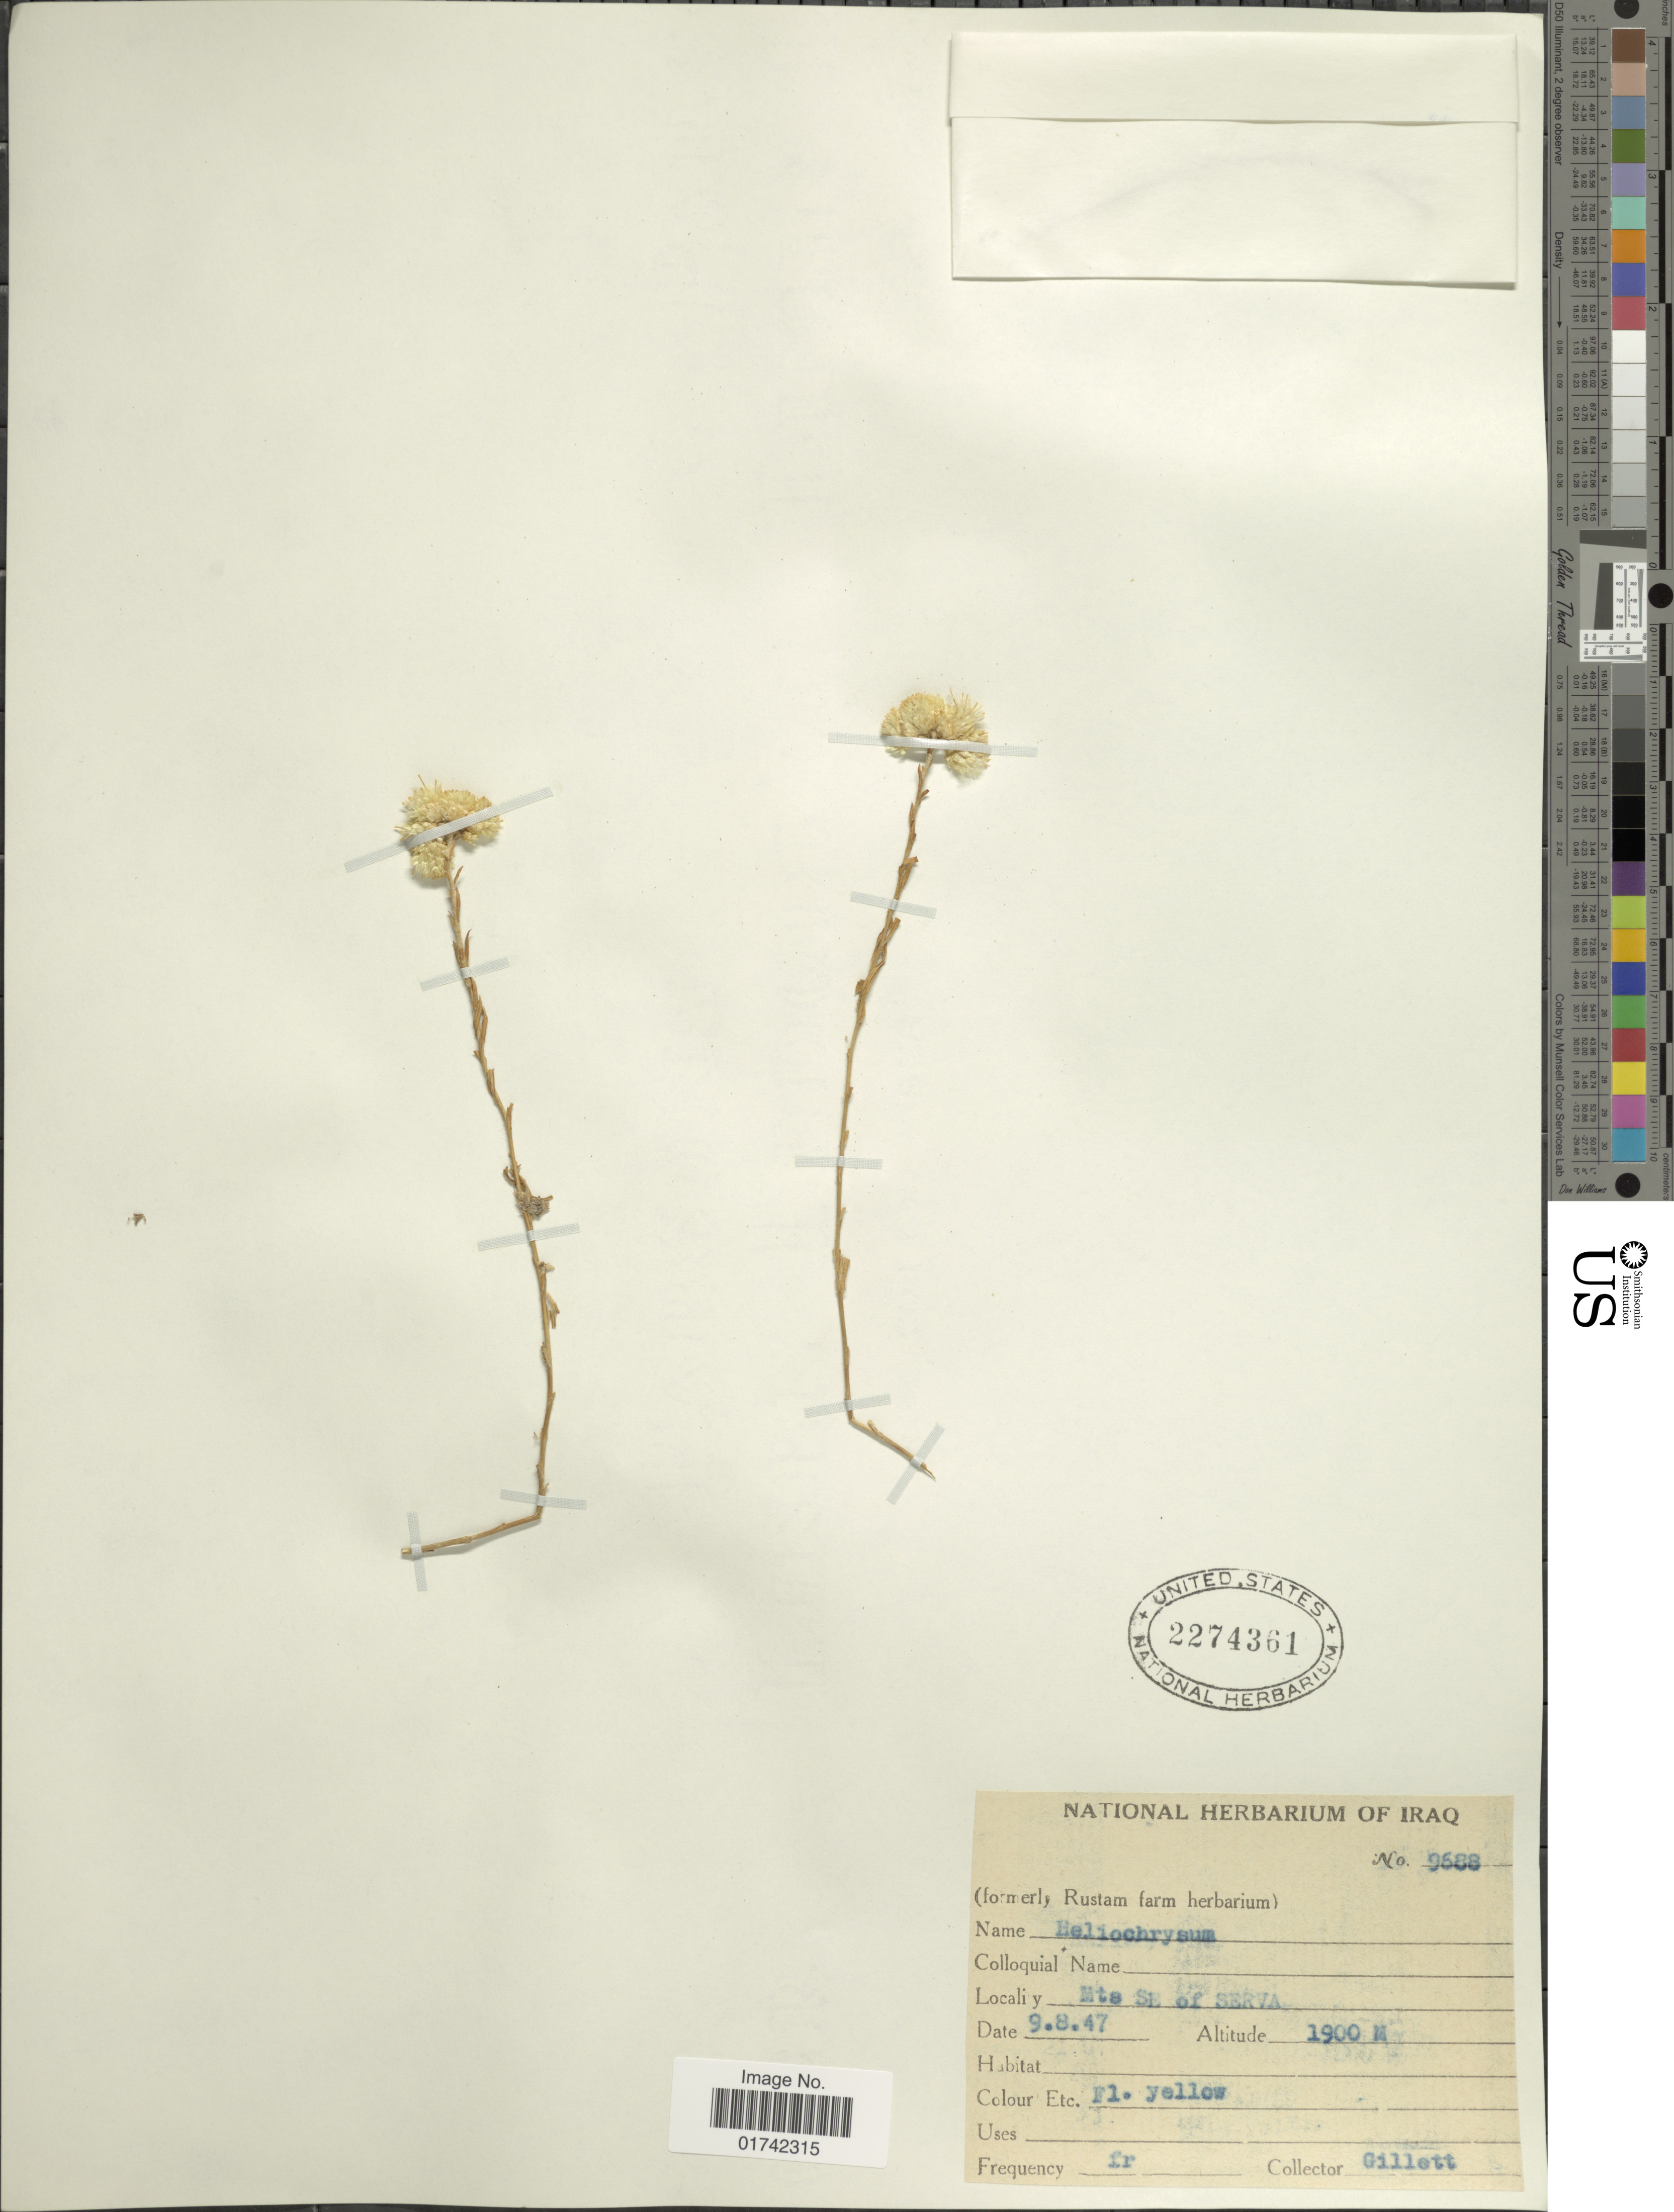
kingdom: Plantae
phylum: Tracheophyta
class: Magnoliopsida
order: Asterales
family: Asteraceae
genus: Helichrysum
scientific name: Helichrysum sp.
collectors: Gillett, --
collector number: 9588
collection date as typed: Transcribed d/m/y: 9/8/47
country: Iraq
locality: Mts SE of Servo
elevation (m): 1900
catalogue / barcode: US 2274361